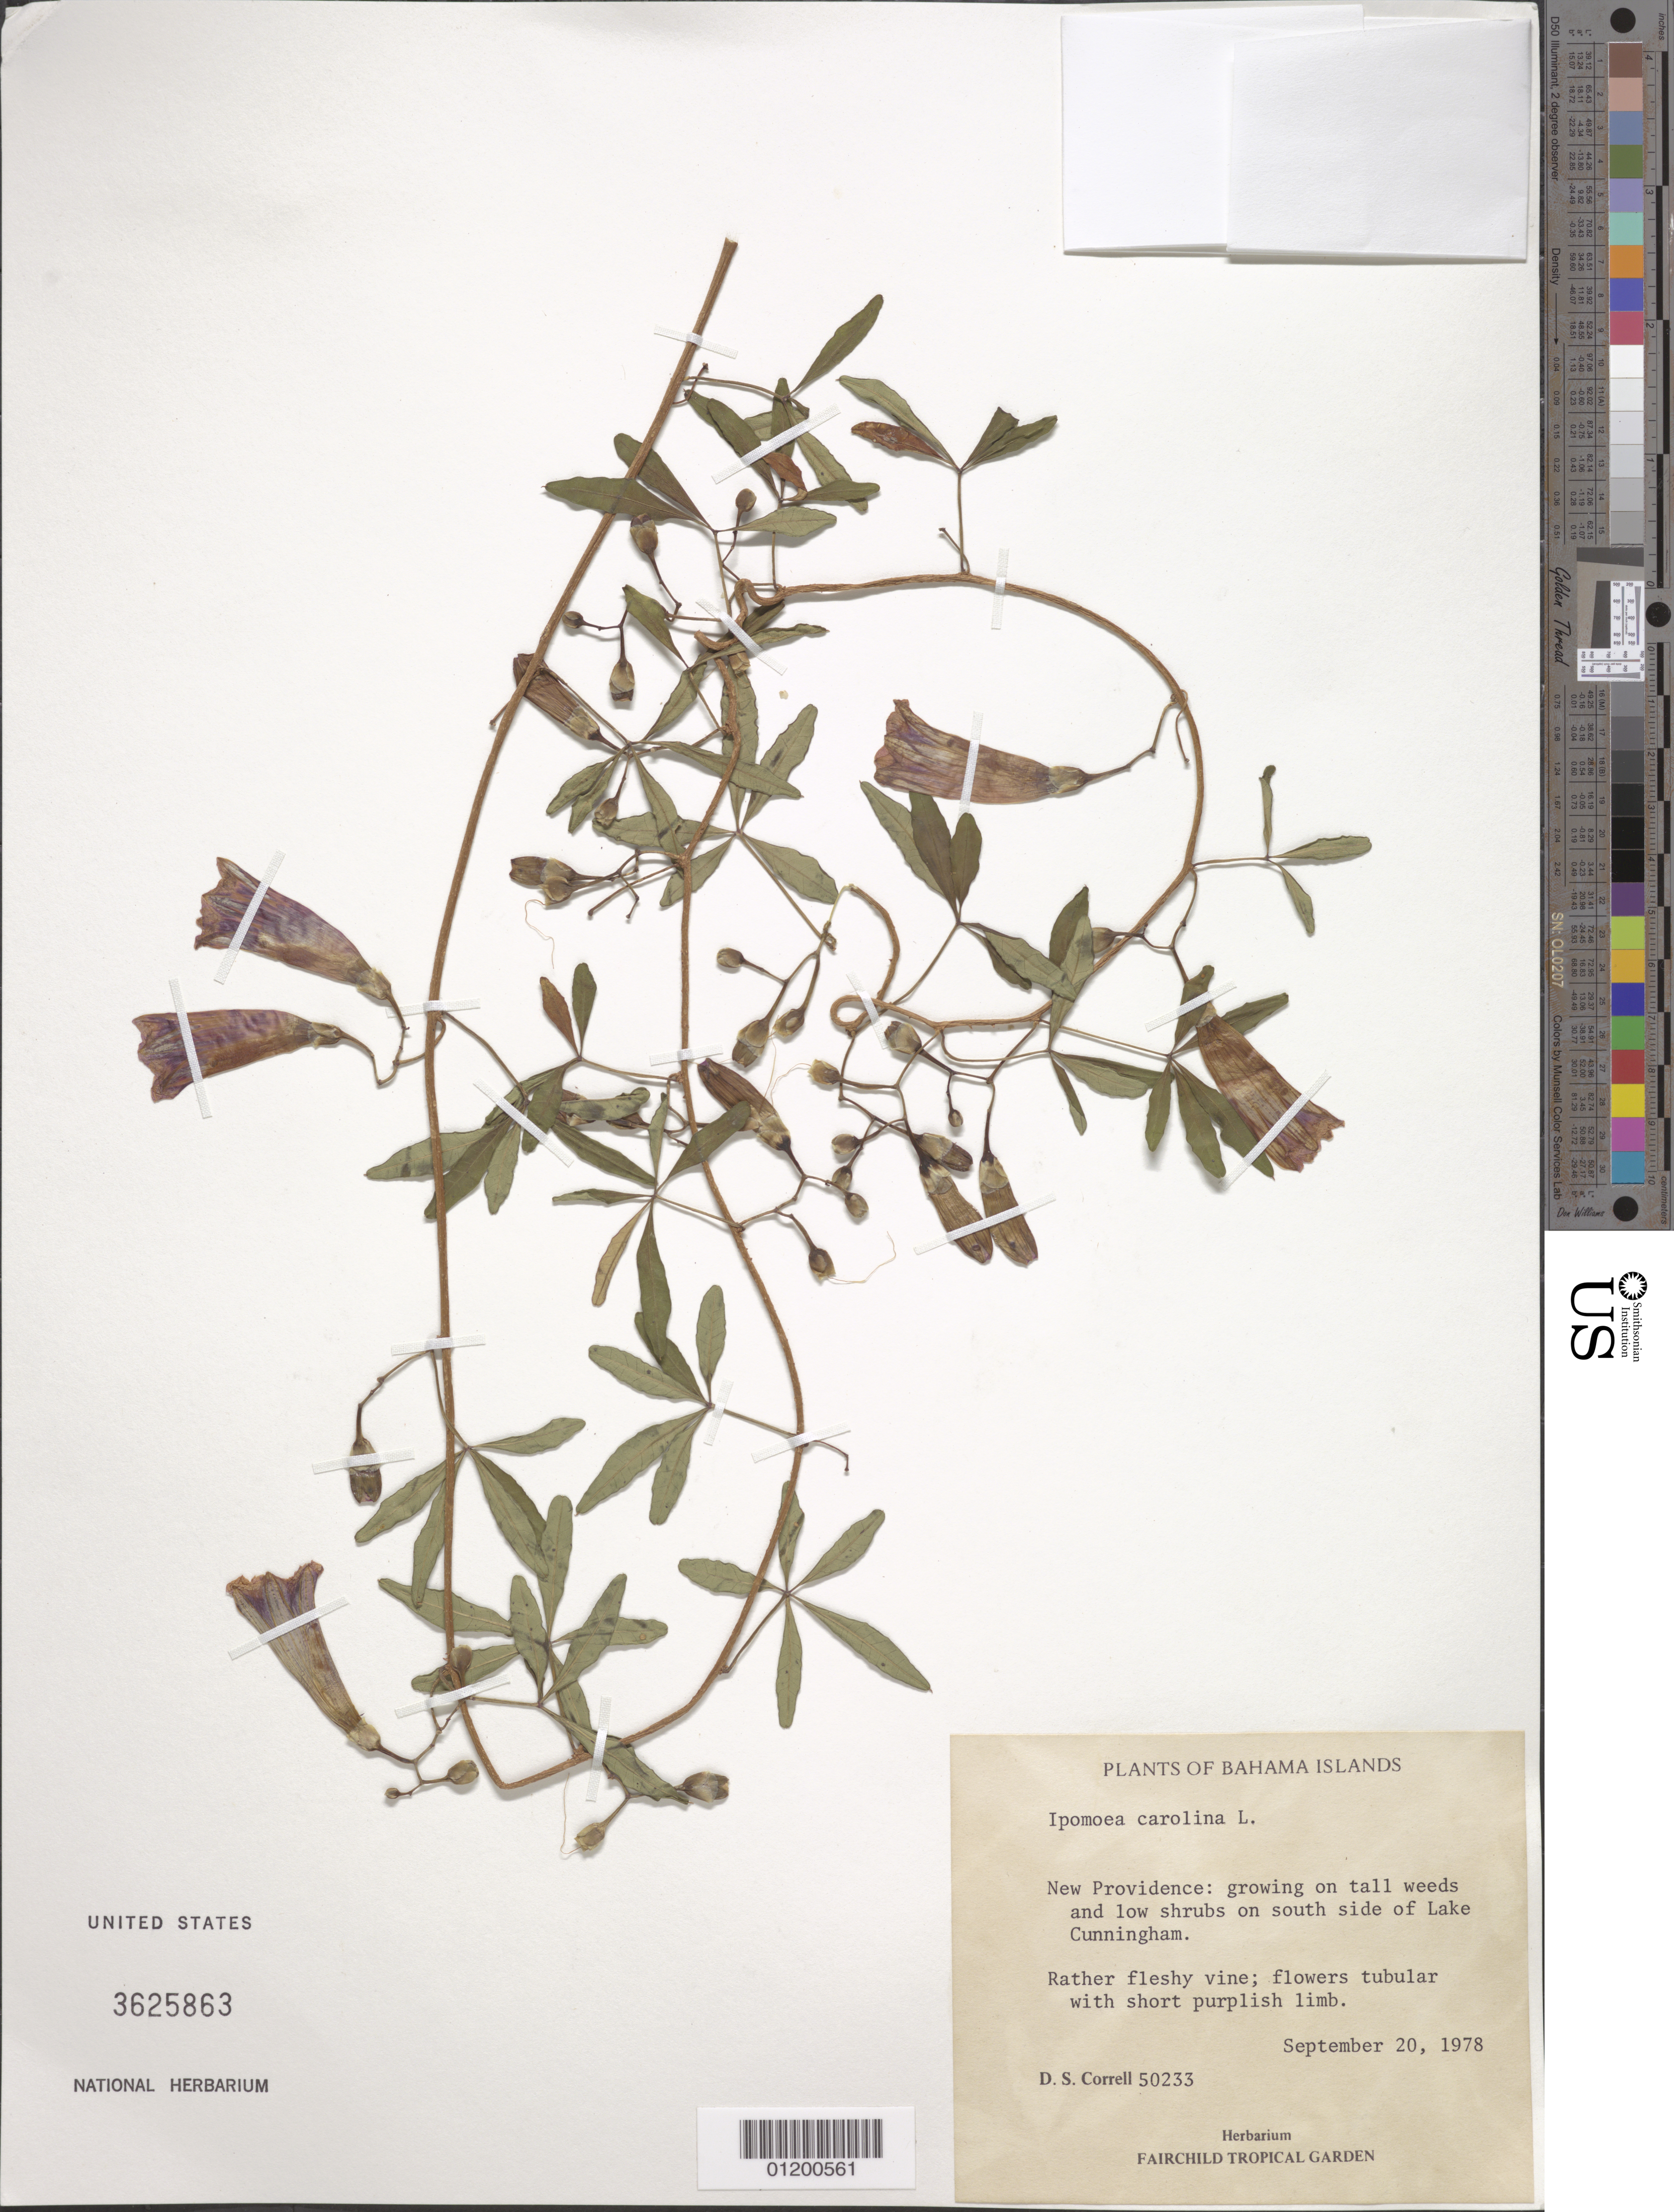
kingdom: Plantae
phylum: Tracheophyta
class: Magnoliopsida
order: Solanales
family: Convolvulaceae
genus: Ipomoea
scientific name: Ipomoea carolina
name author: L.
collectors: D. S. Correll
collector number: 50233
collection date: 1978-09-20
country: Bahamas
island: New Providence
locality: Growing on S side of Lake Cunningham.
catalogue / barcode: US 3625863